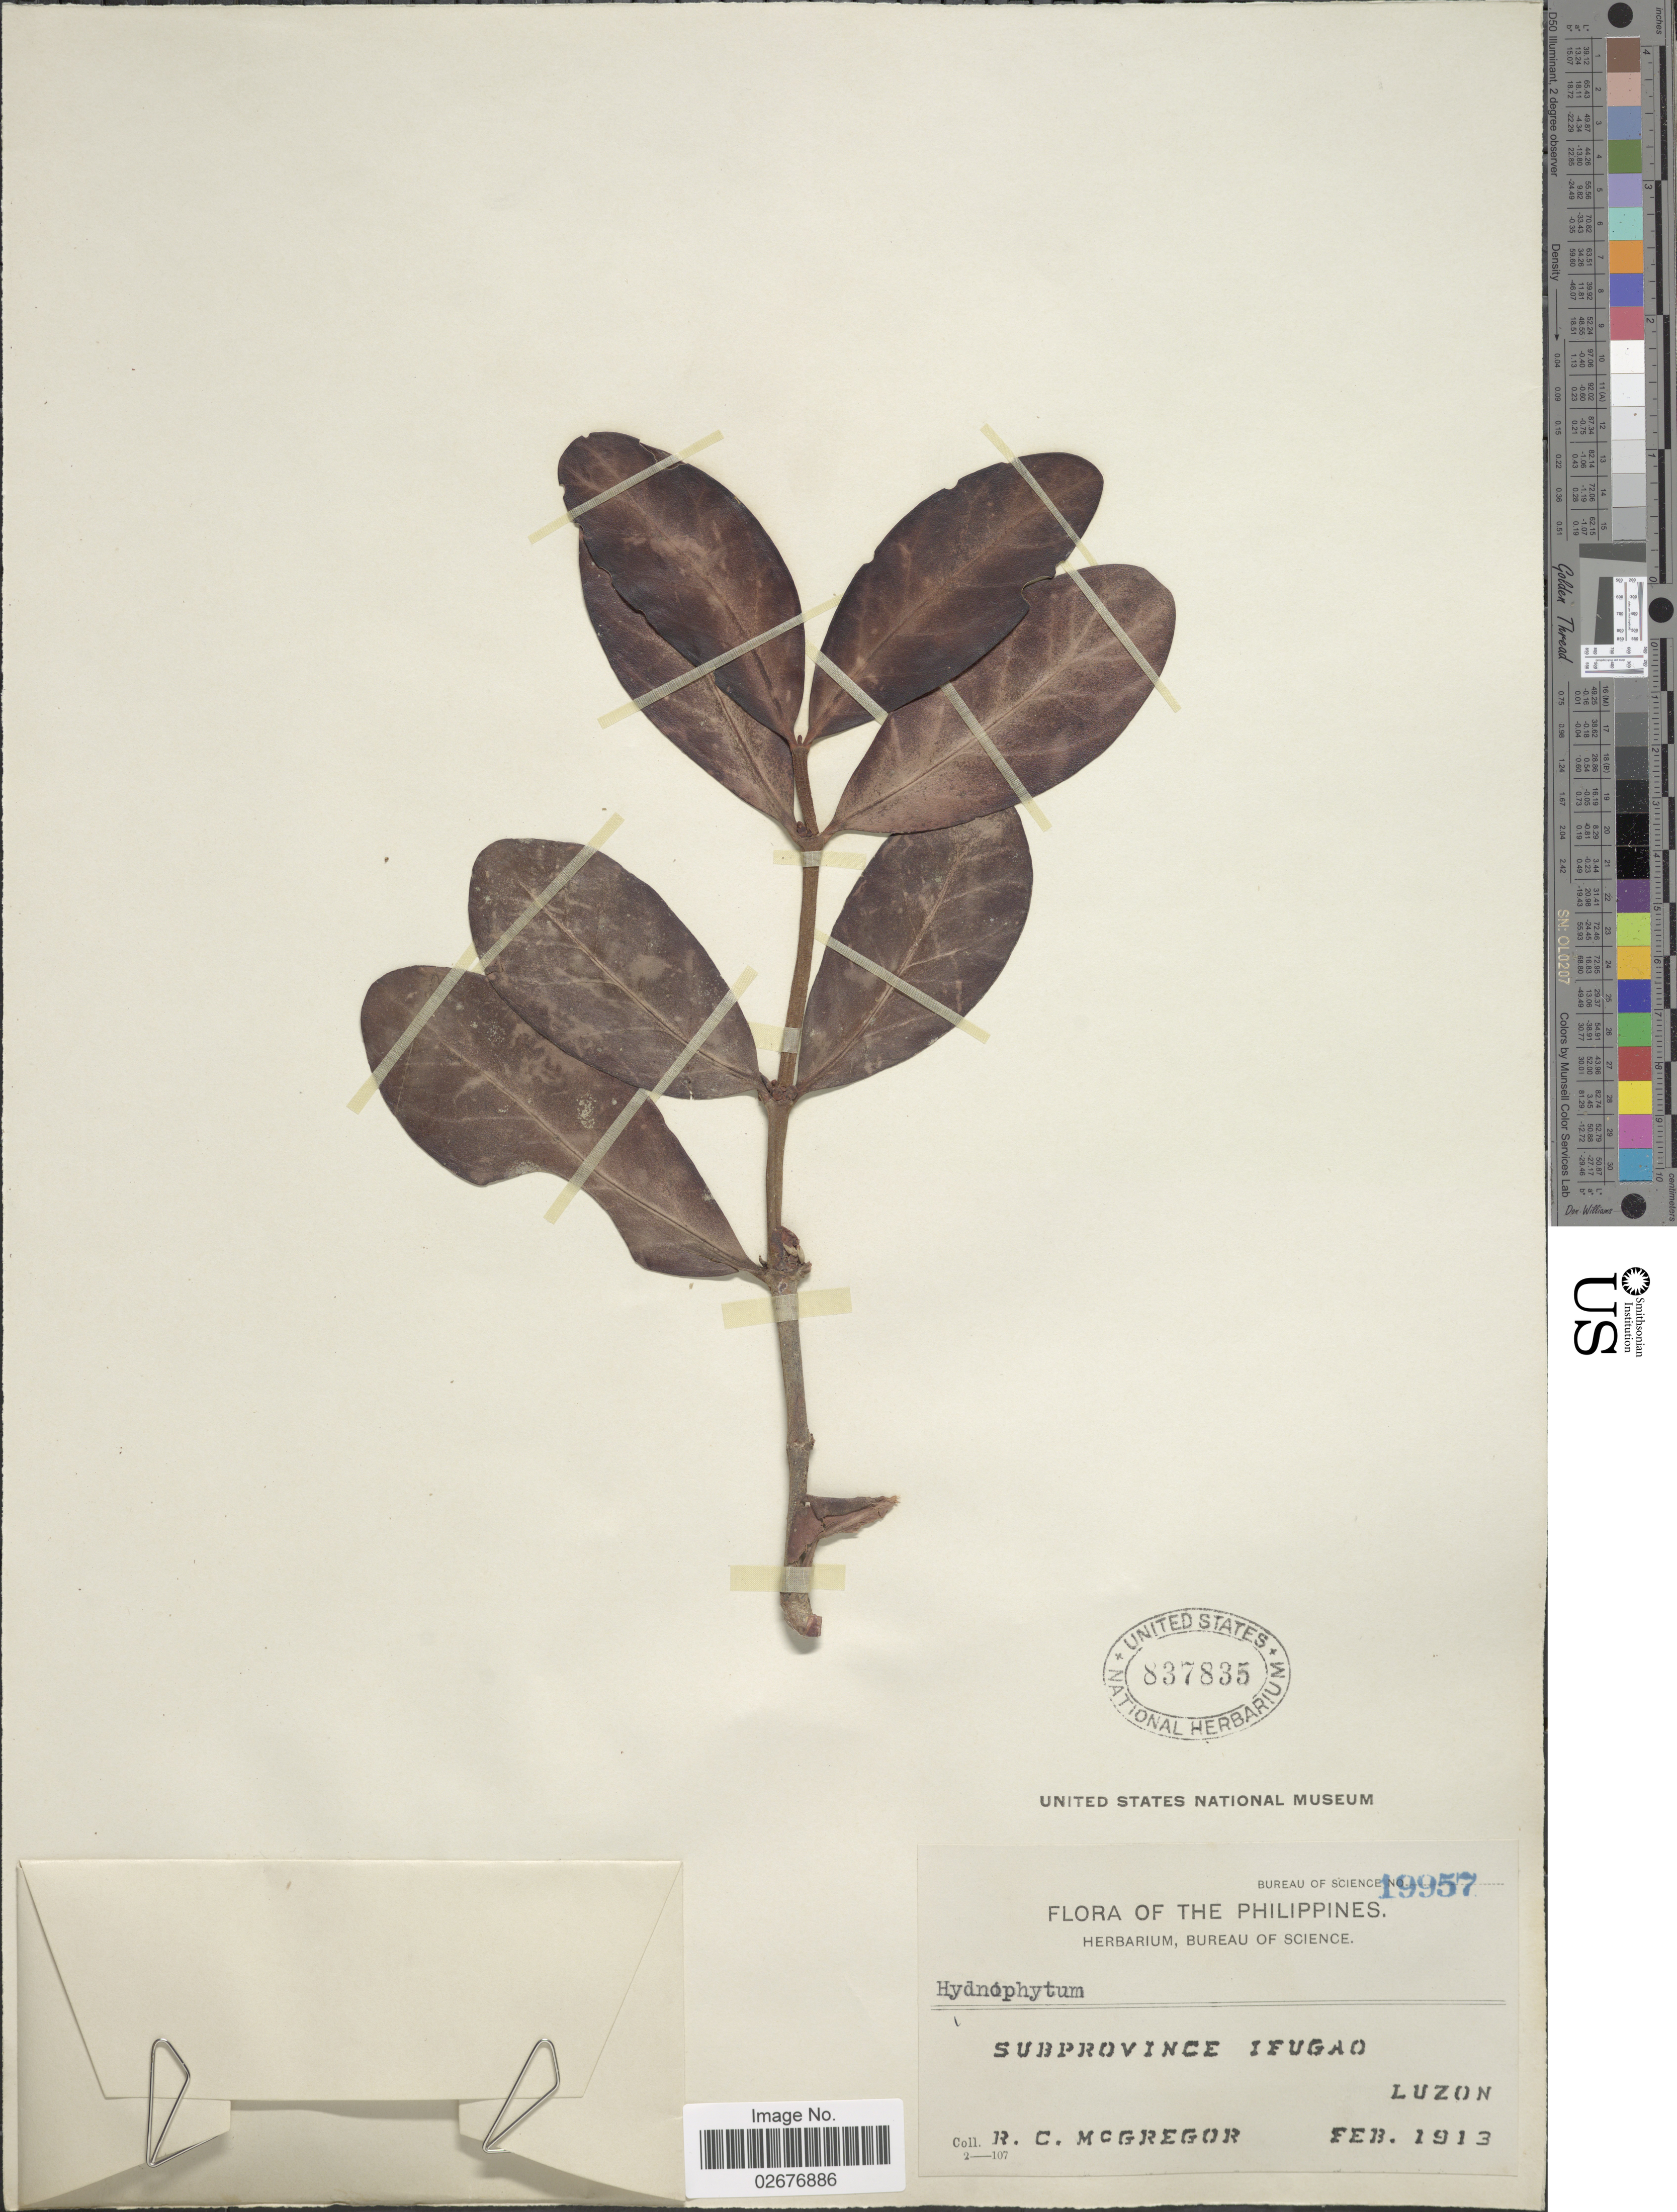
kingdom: Plantae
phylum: Tracheophyta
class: Magnoliopsida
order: Gentianales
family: Rubiaceae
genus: Hydnophytum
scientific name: Hydnophytum sp.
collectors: R. C. McGregor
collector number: Bureau of Science 19957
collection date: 1913-02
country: Philippines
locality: Subprovince Ifugao, Luzon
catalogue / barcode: US 837835